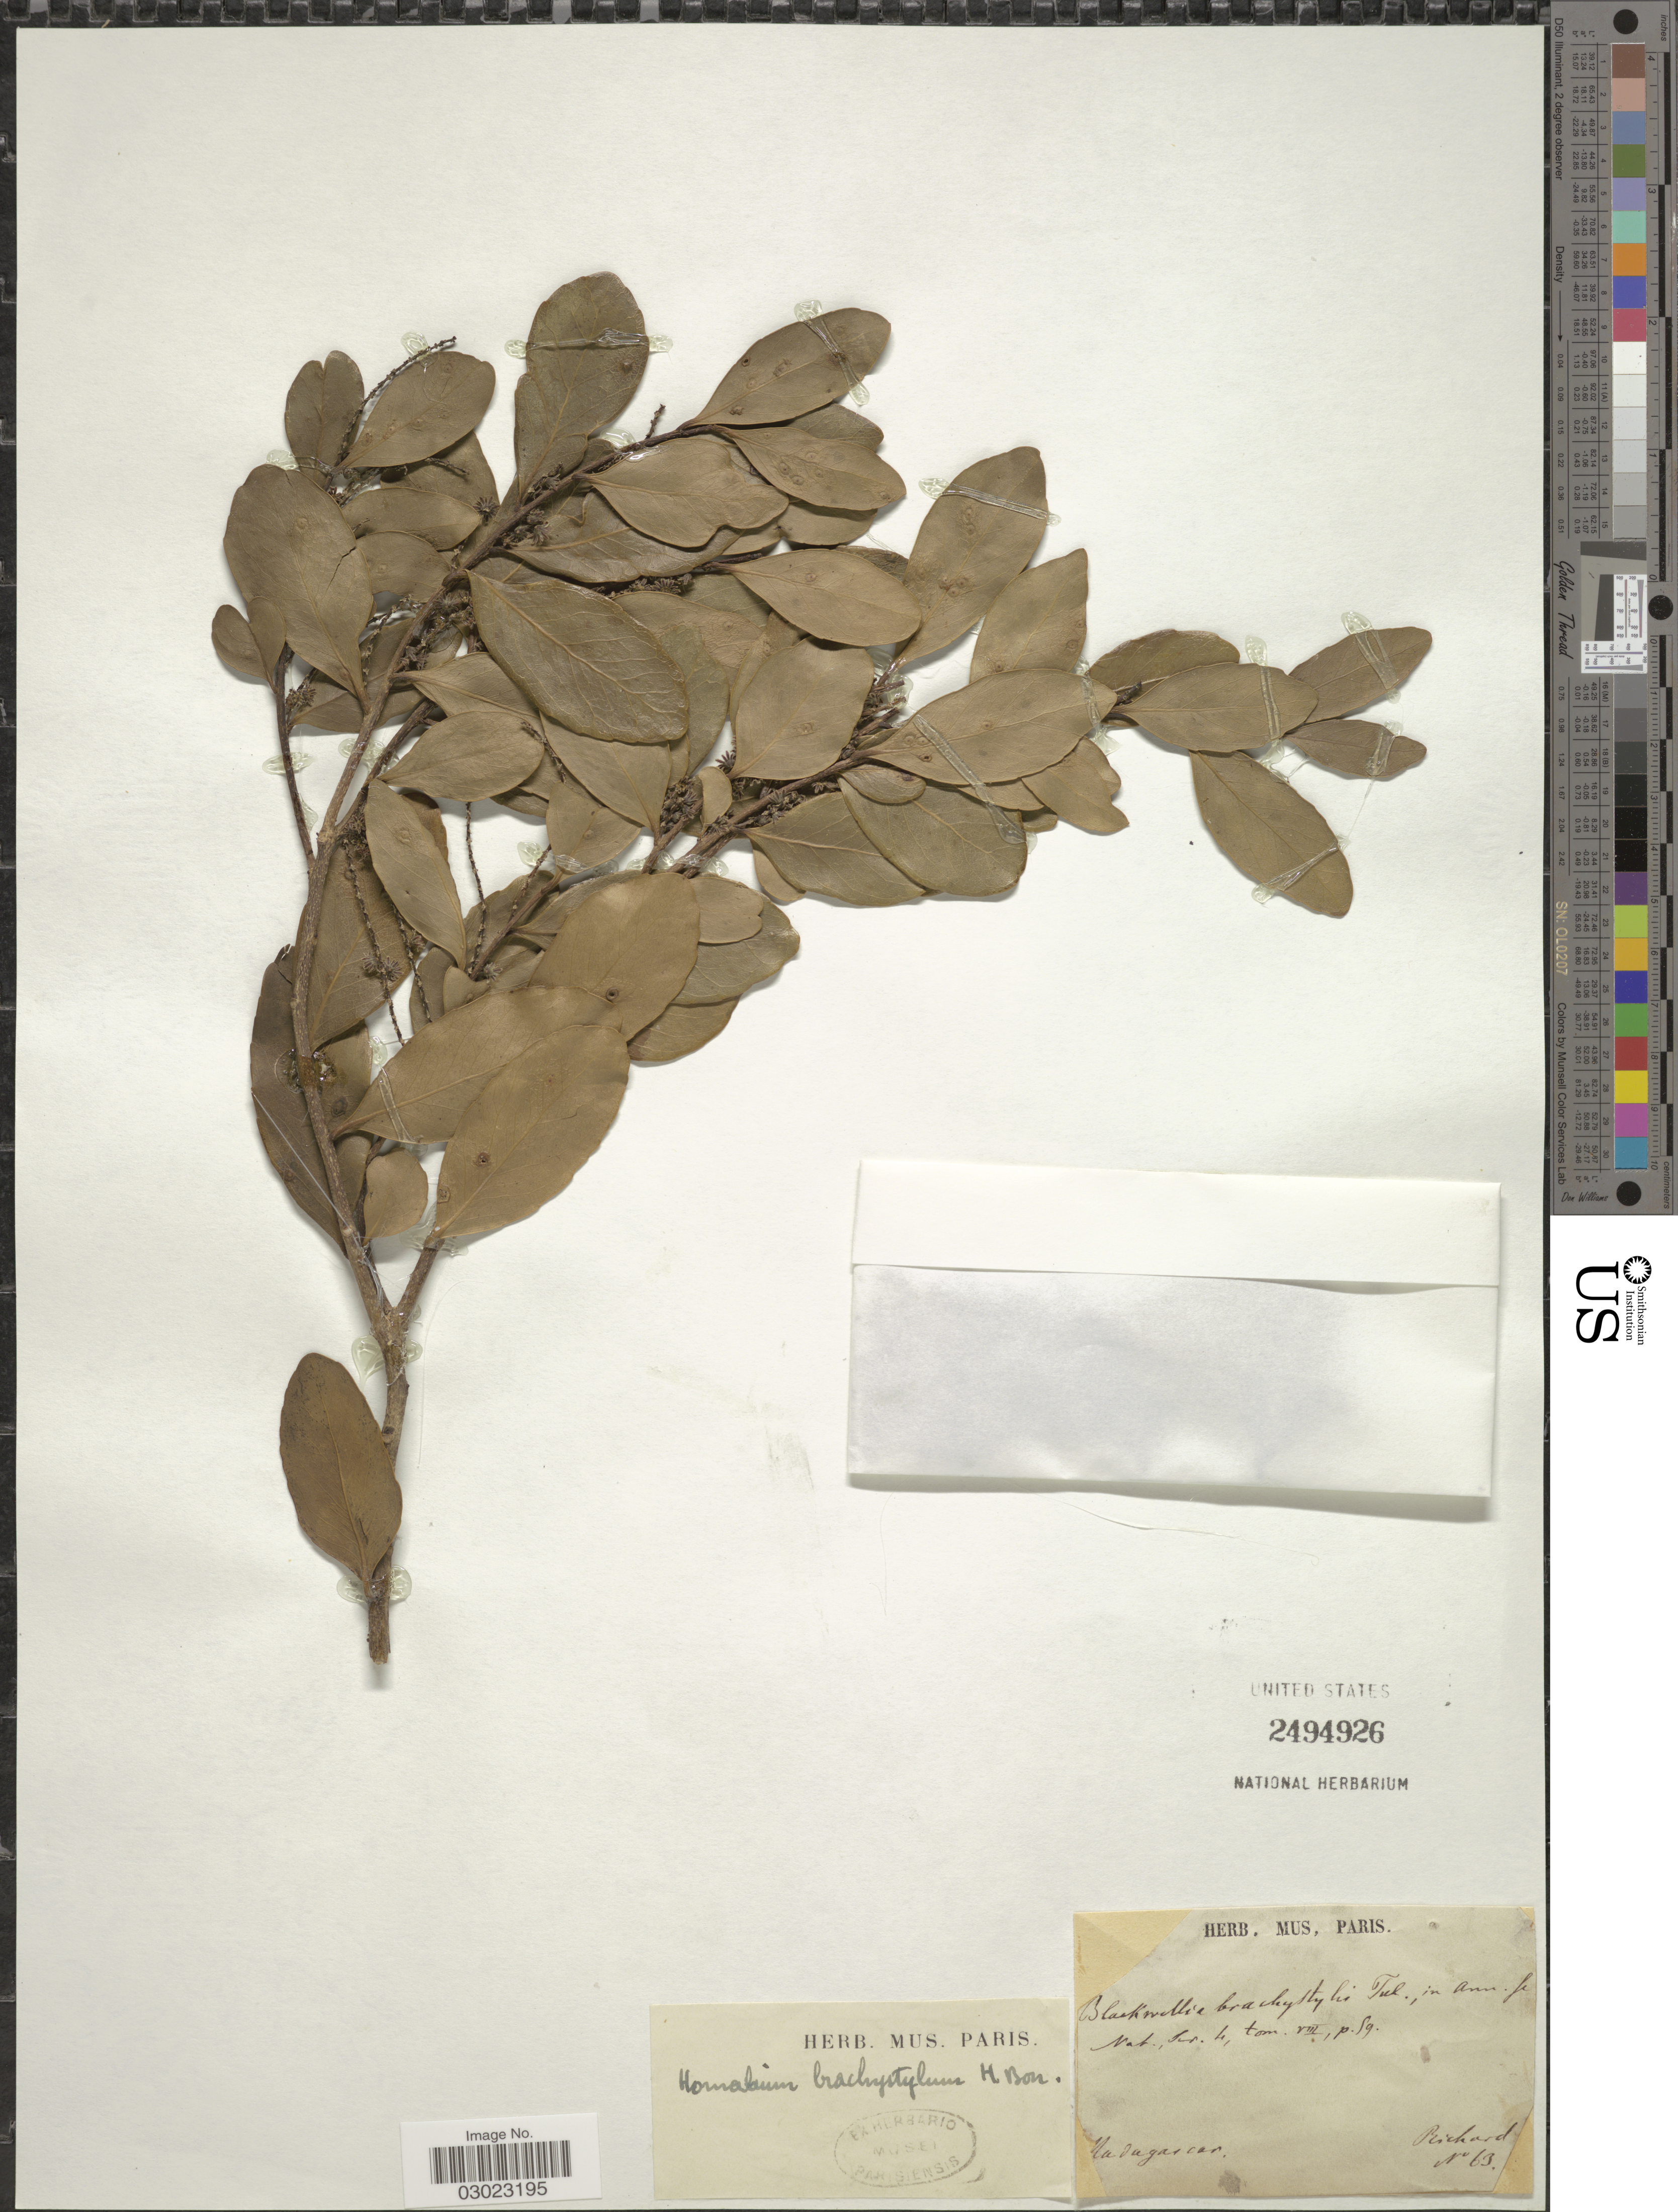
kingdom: Plantae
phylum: Tracheophyta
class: Magnoliopsida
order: Malpighiales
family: Salicaceae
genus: Homalium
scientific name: Homalium brachystylum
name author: (Tul.) Baill.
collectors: -. Richard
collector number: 63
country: Madagascar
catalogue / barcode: US 2494926